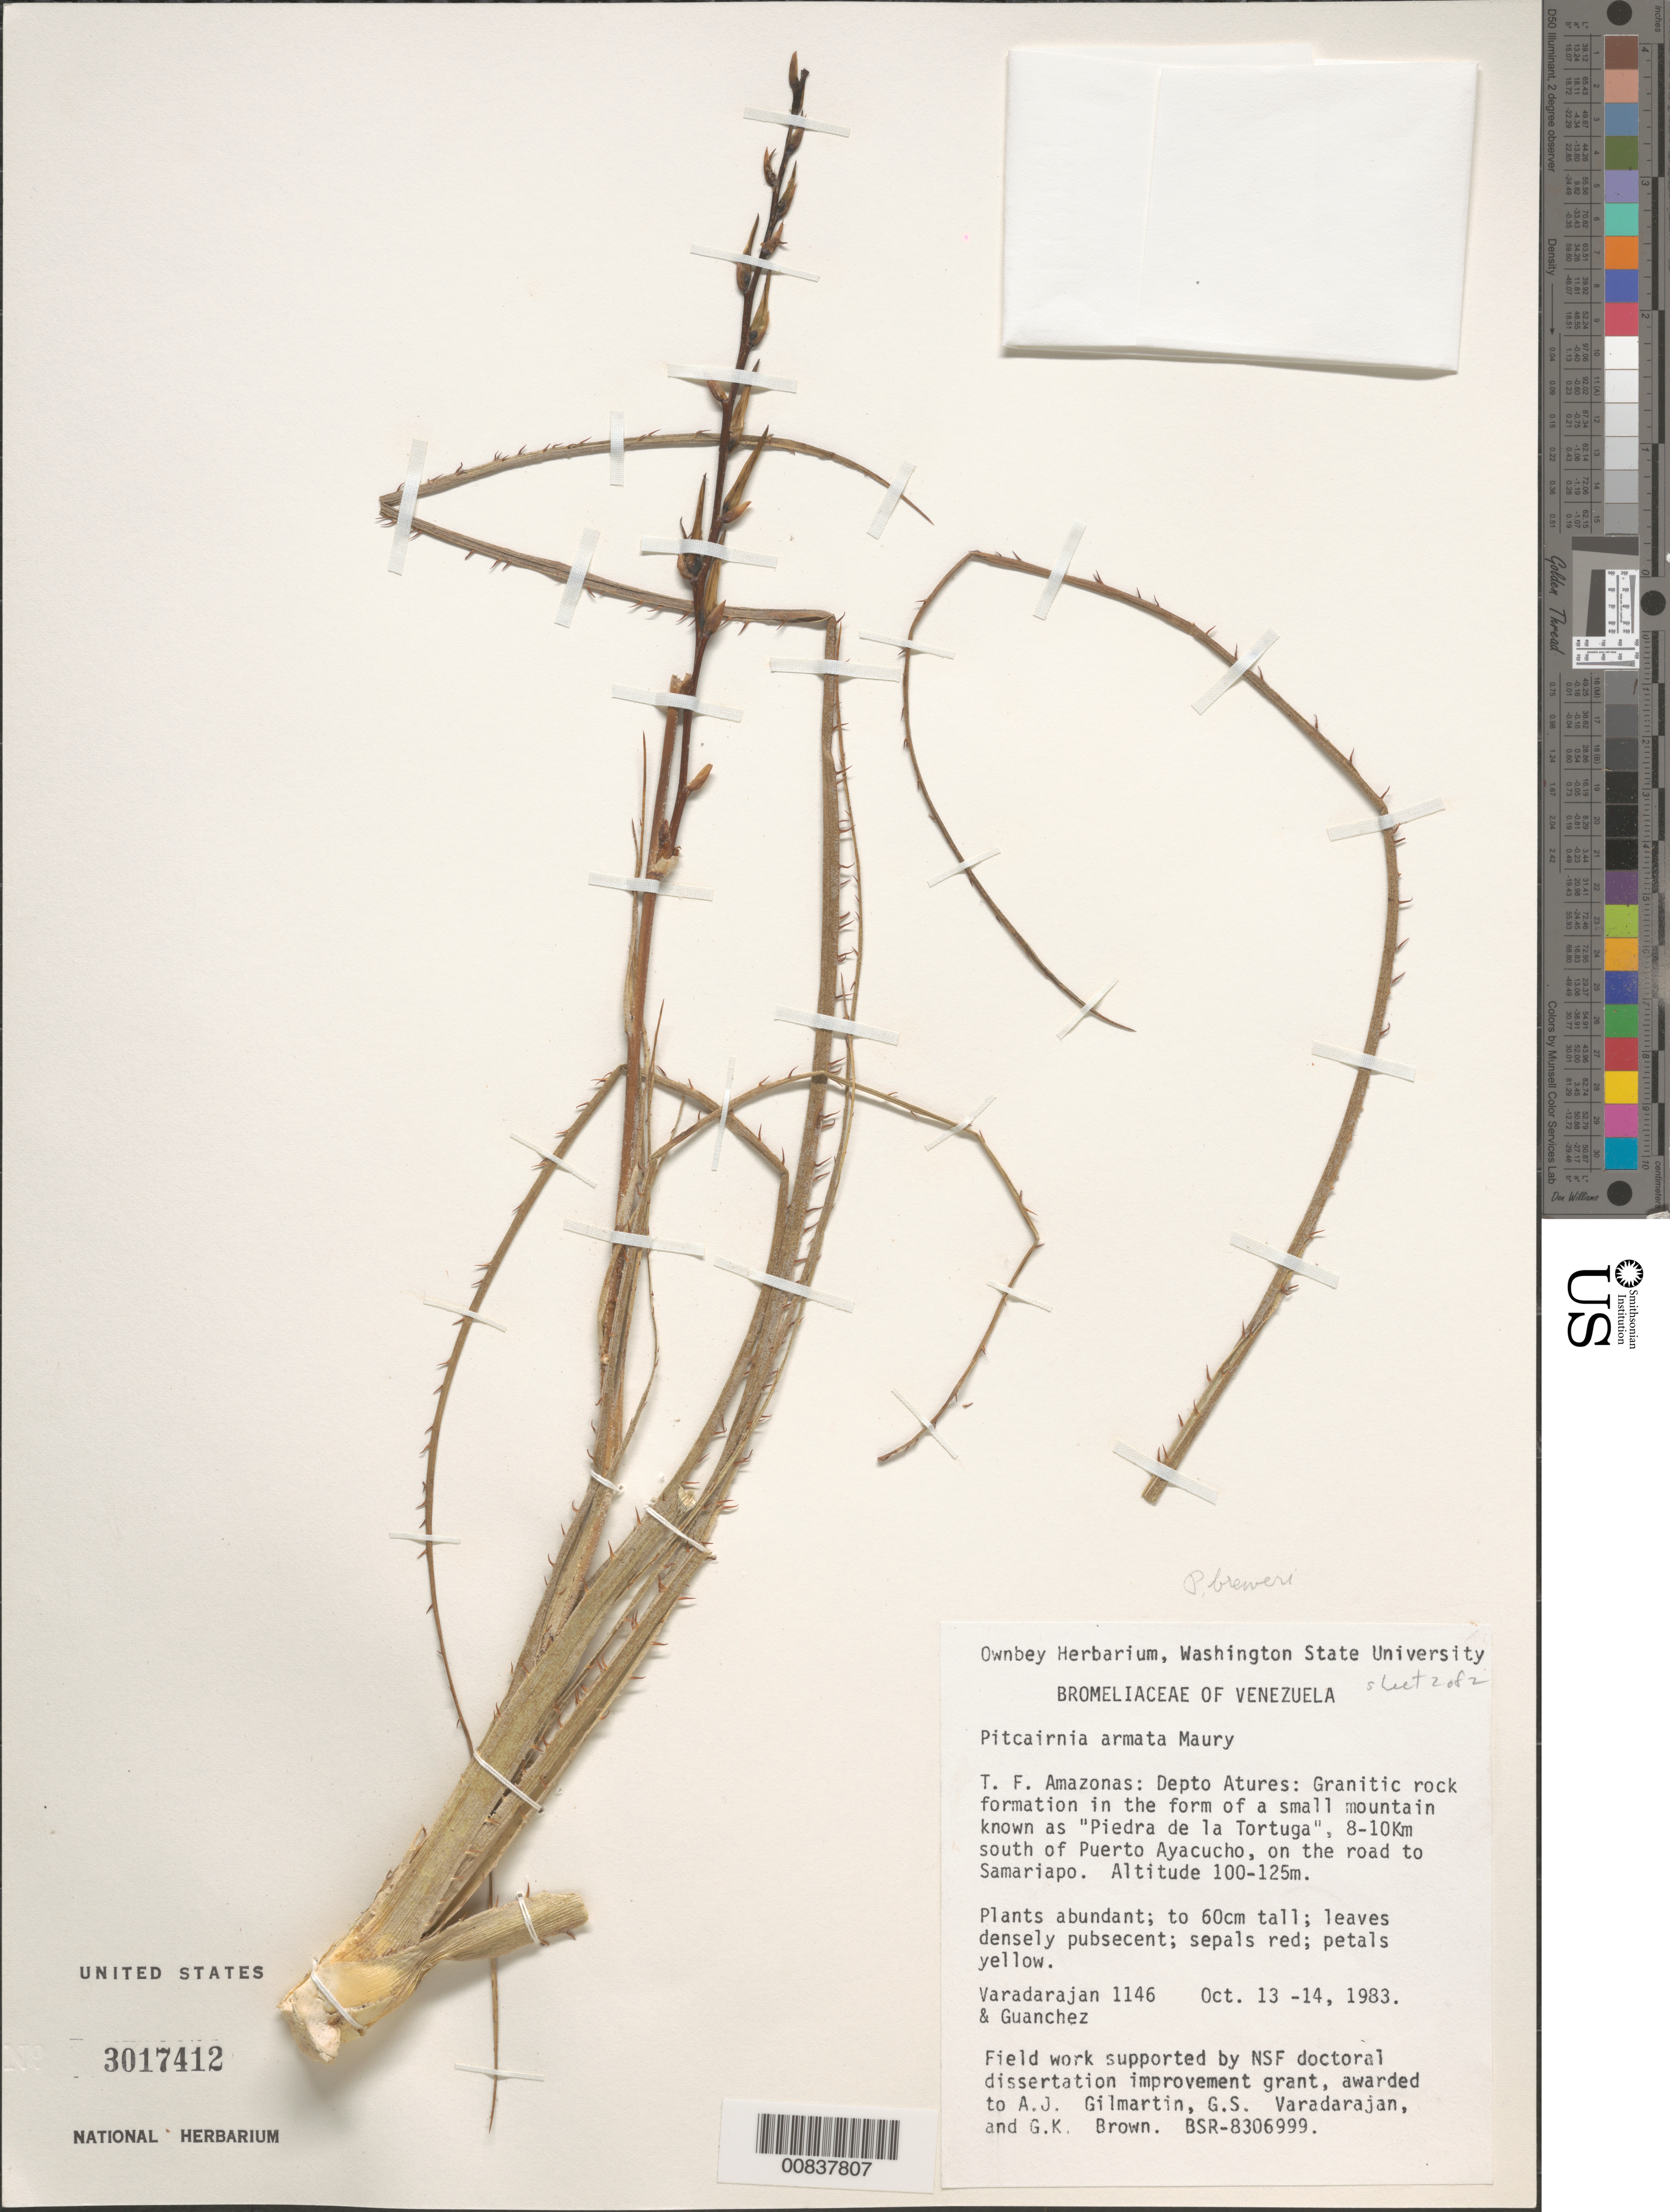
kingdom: Plantae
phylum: Tracheophyta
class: Liliopsida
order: Poales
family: Bromeliaceae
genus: Pitcairnia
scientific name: Pitcairnia armata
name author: Maury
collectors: G. S. Varadarajan & -. Guanchez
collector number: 1146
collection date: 1983-10-13/1983-10-14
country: Venezuela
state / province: Amazonas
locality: T. F. Amazonas: Depto Atures: Granitic rock formation in the form of a small mountain known as "Piedra dela Tortuga", 8-10Km south of Puerto Ayacucho, on the road to Samariapo.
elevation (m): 100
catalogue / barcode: US 3017412